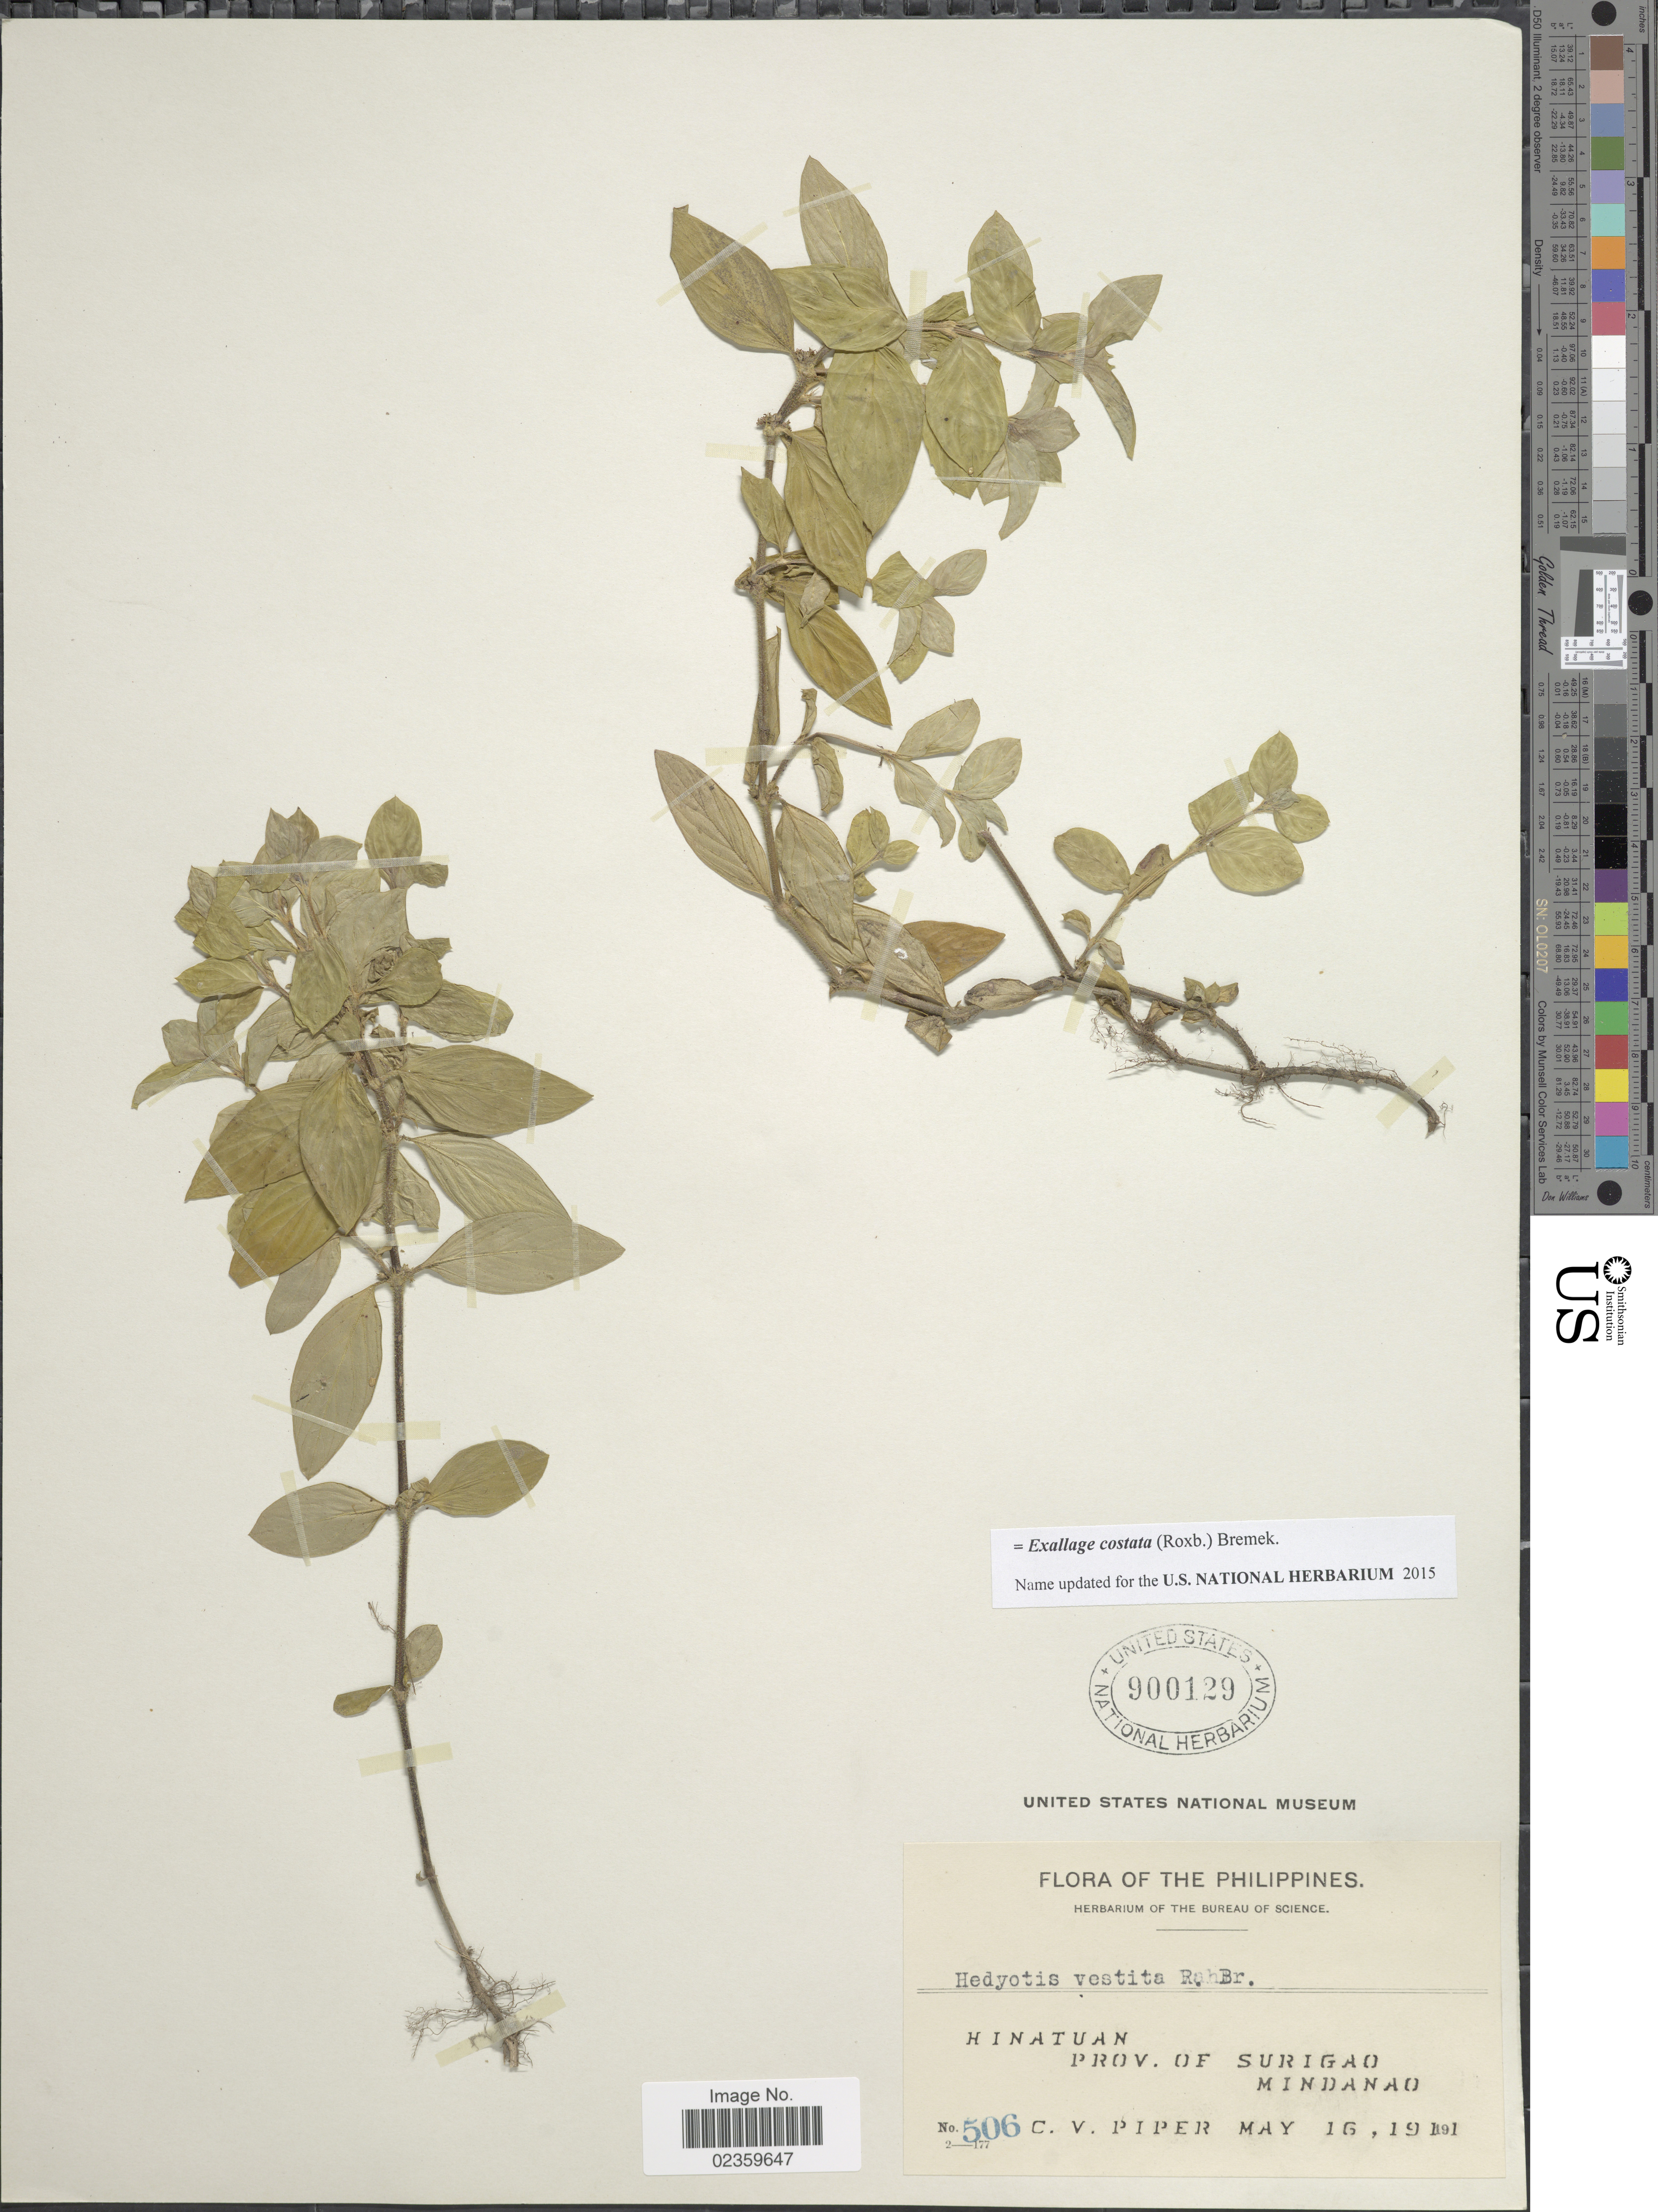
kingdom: Plantae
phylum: Tracheophyta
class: Magnoliopsida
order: Gentianales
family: Rubiaceae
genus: Exallage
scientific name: Exallage costata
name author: (Roxb.) Bremek.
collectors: C. V. Piper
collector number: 506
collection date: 1911-05-16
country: Philippines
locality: Hinatuan. Prov. of Surigao. Mindanao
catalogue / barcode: US 900129